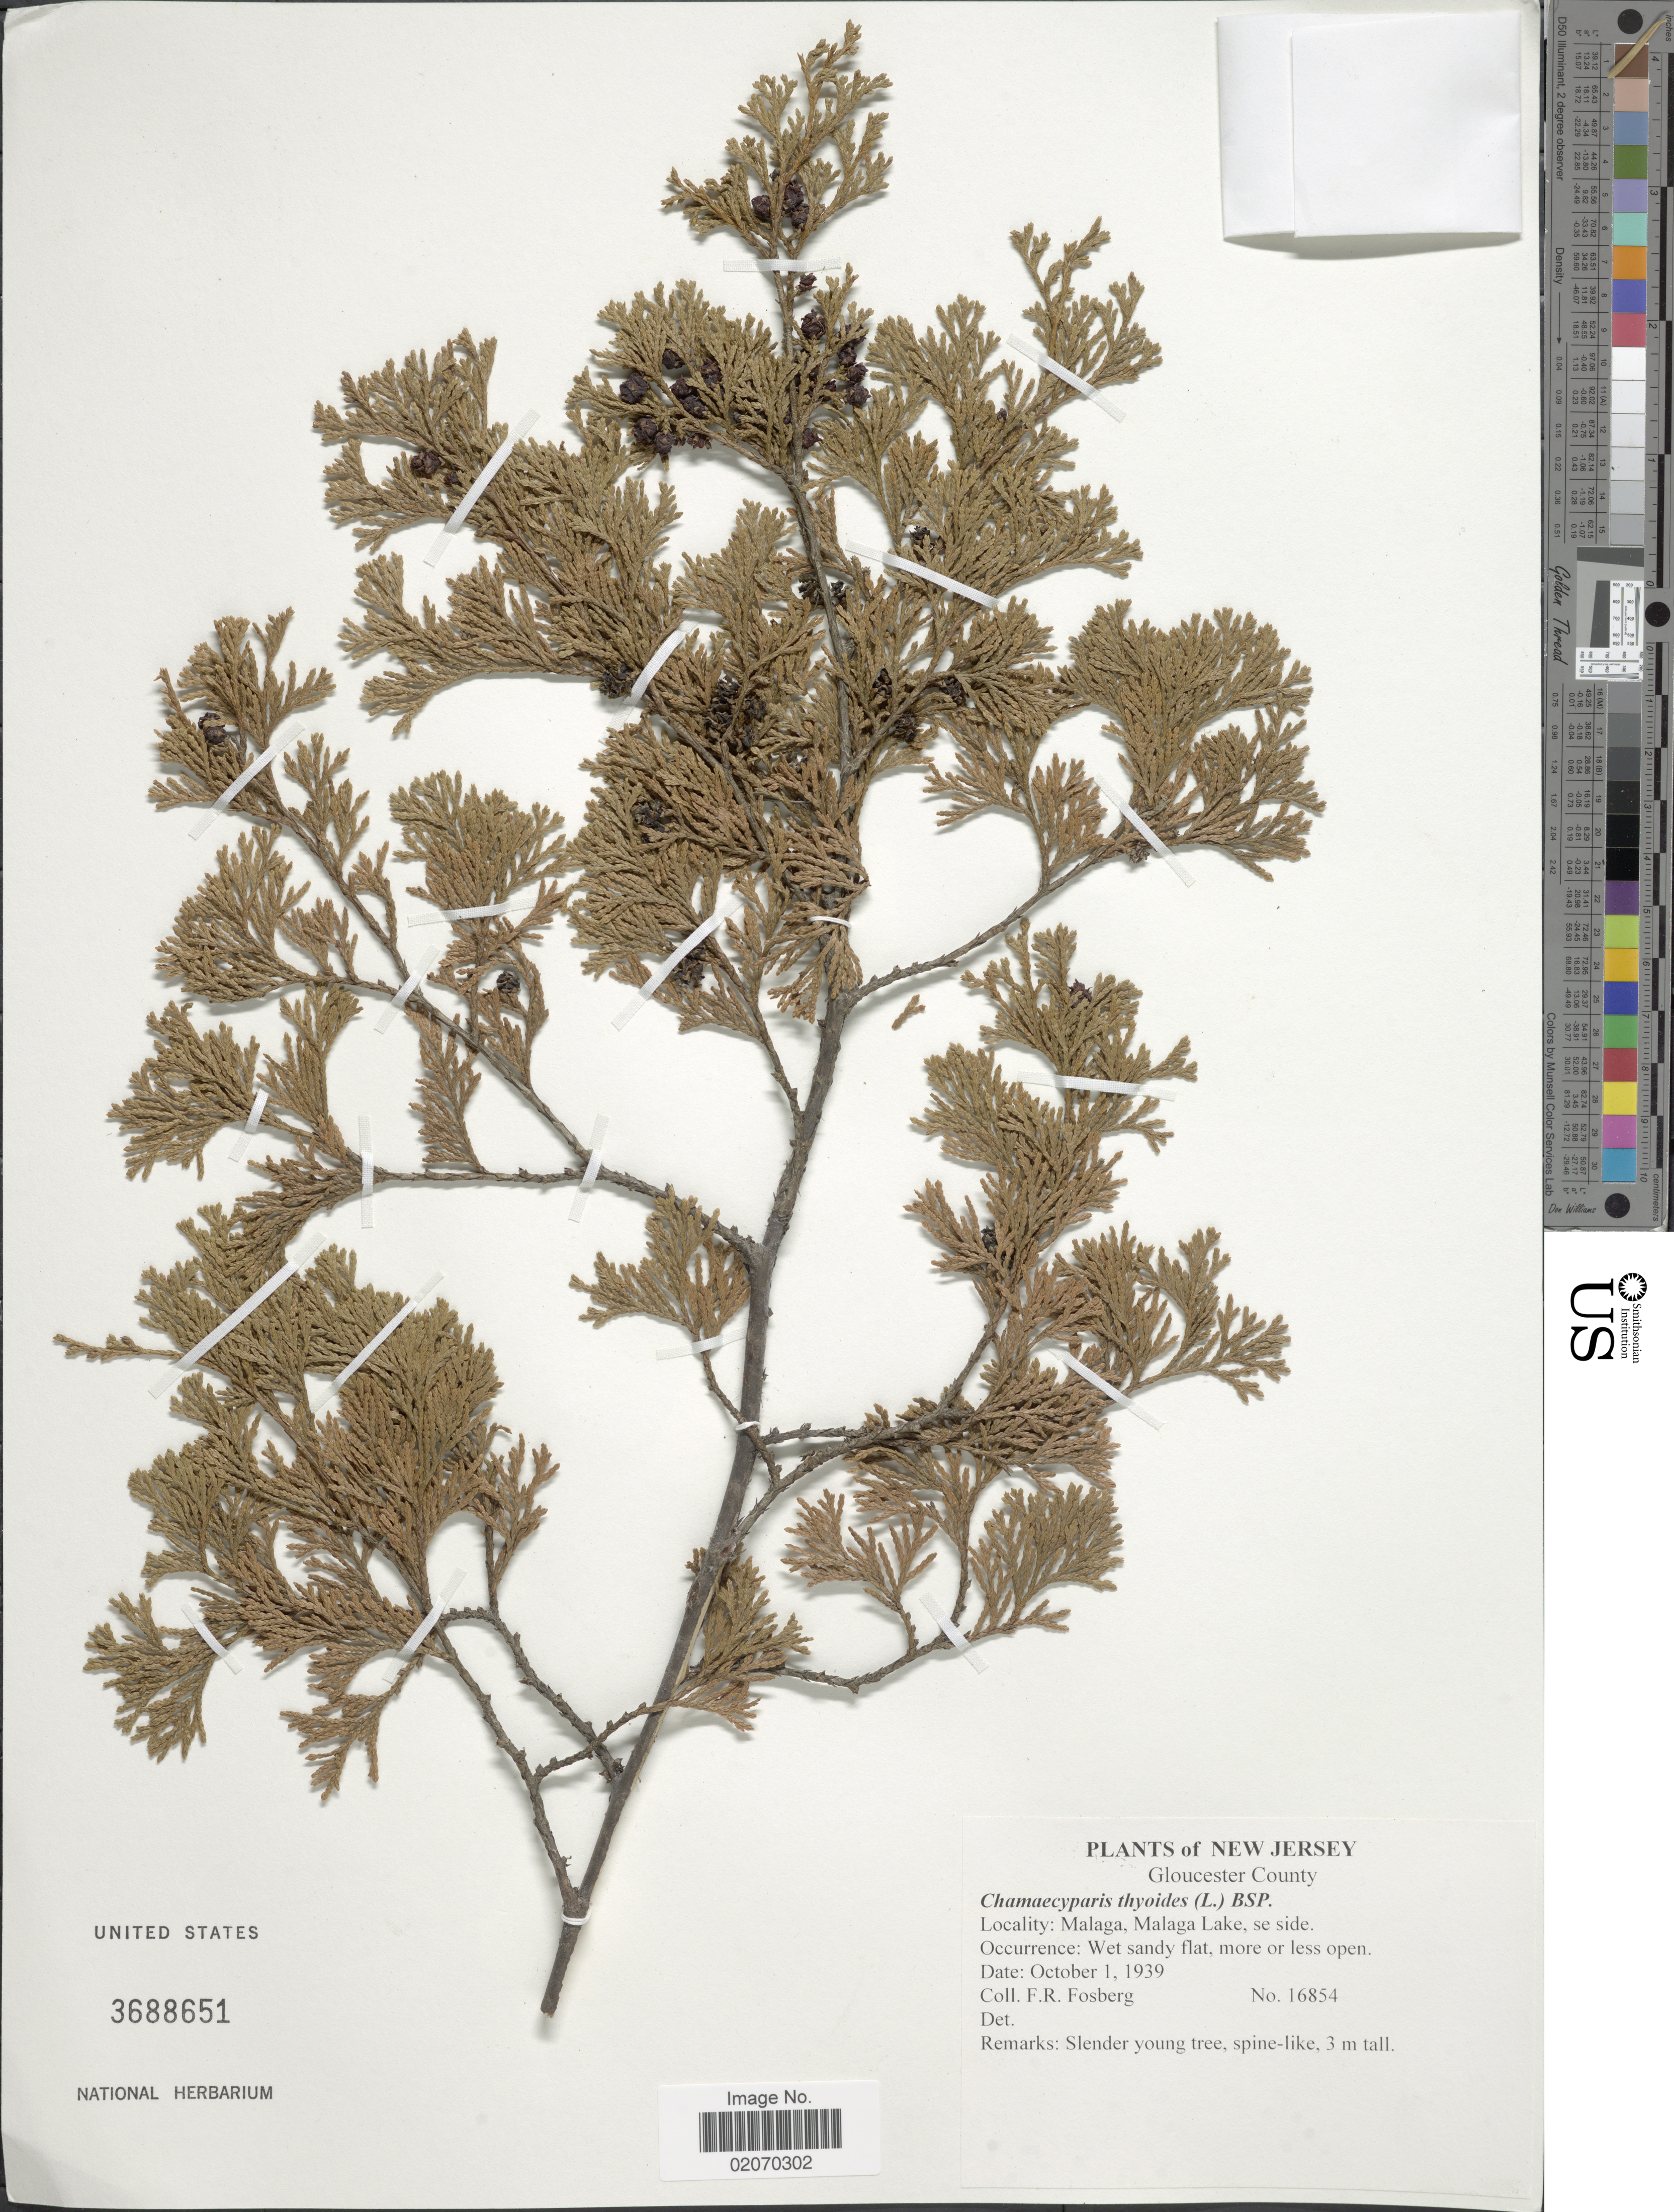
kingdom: Plantae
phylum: Tracheophyta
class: Pinopsida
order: Pinales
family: Cupressaceae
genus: Chamaecyparis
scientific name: Chamaecyparis thyoides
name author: (L.) Britton, Stearns & Poggenb.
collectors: F. R. Fosberg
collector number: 16854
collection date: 1939-10-01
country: United States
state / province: New Jersey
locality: Gloucester County. Malaga, Malaga Lake, se side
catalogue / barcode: US 3688651